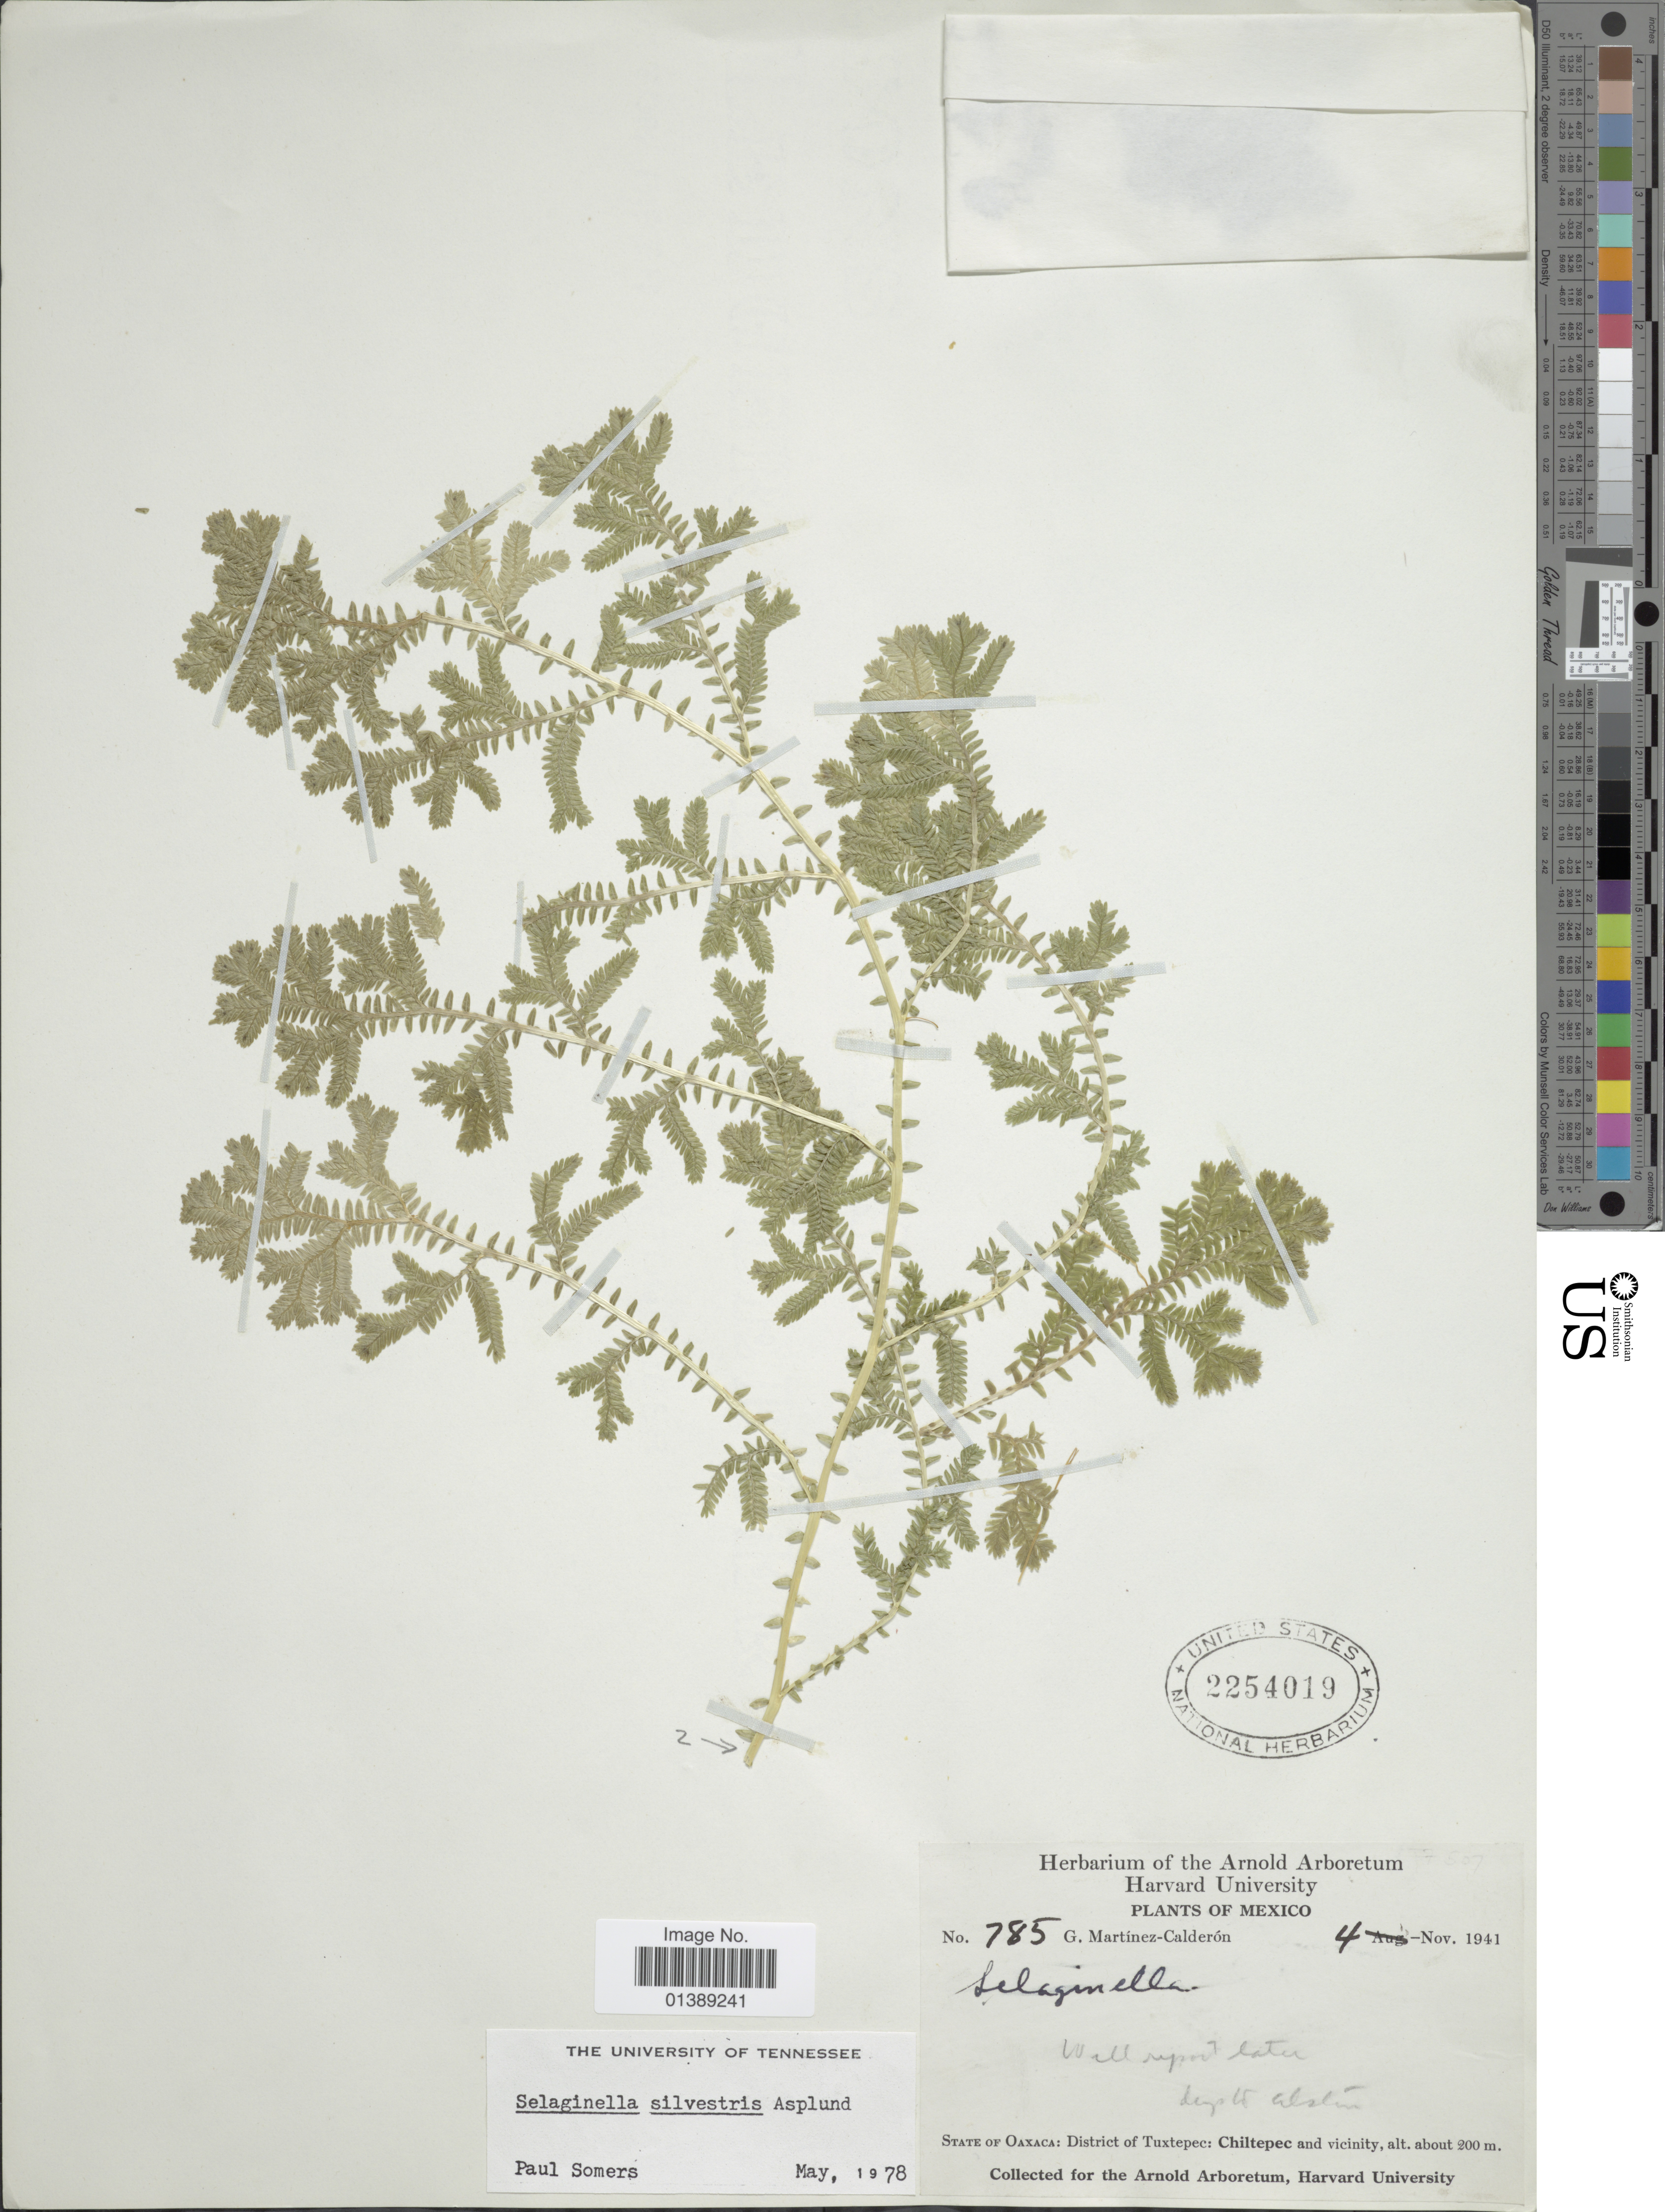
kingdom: Plantae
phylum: Tracheophyta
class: Lycopodiopsida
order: Selaginellales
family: Selaginellaceae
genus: Selaginella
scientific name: Selaginella silvestris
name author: Aspl.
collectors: G. Martínez Calderón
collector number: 785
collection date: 1941-11-04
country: Mexico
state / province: Oaxaca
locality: District of Tuxtepec: Chiltepec and vicinity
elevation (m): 200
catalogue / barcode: US 2254019